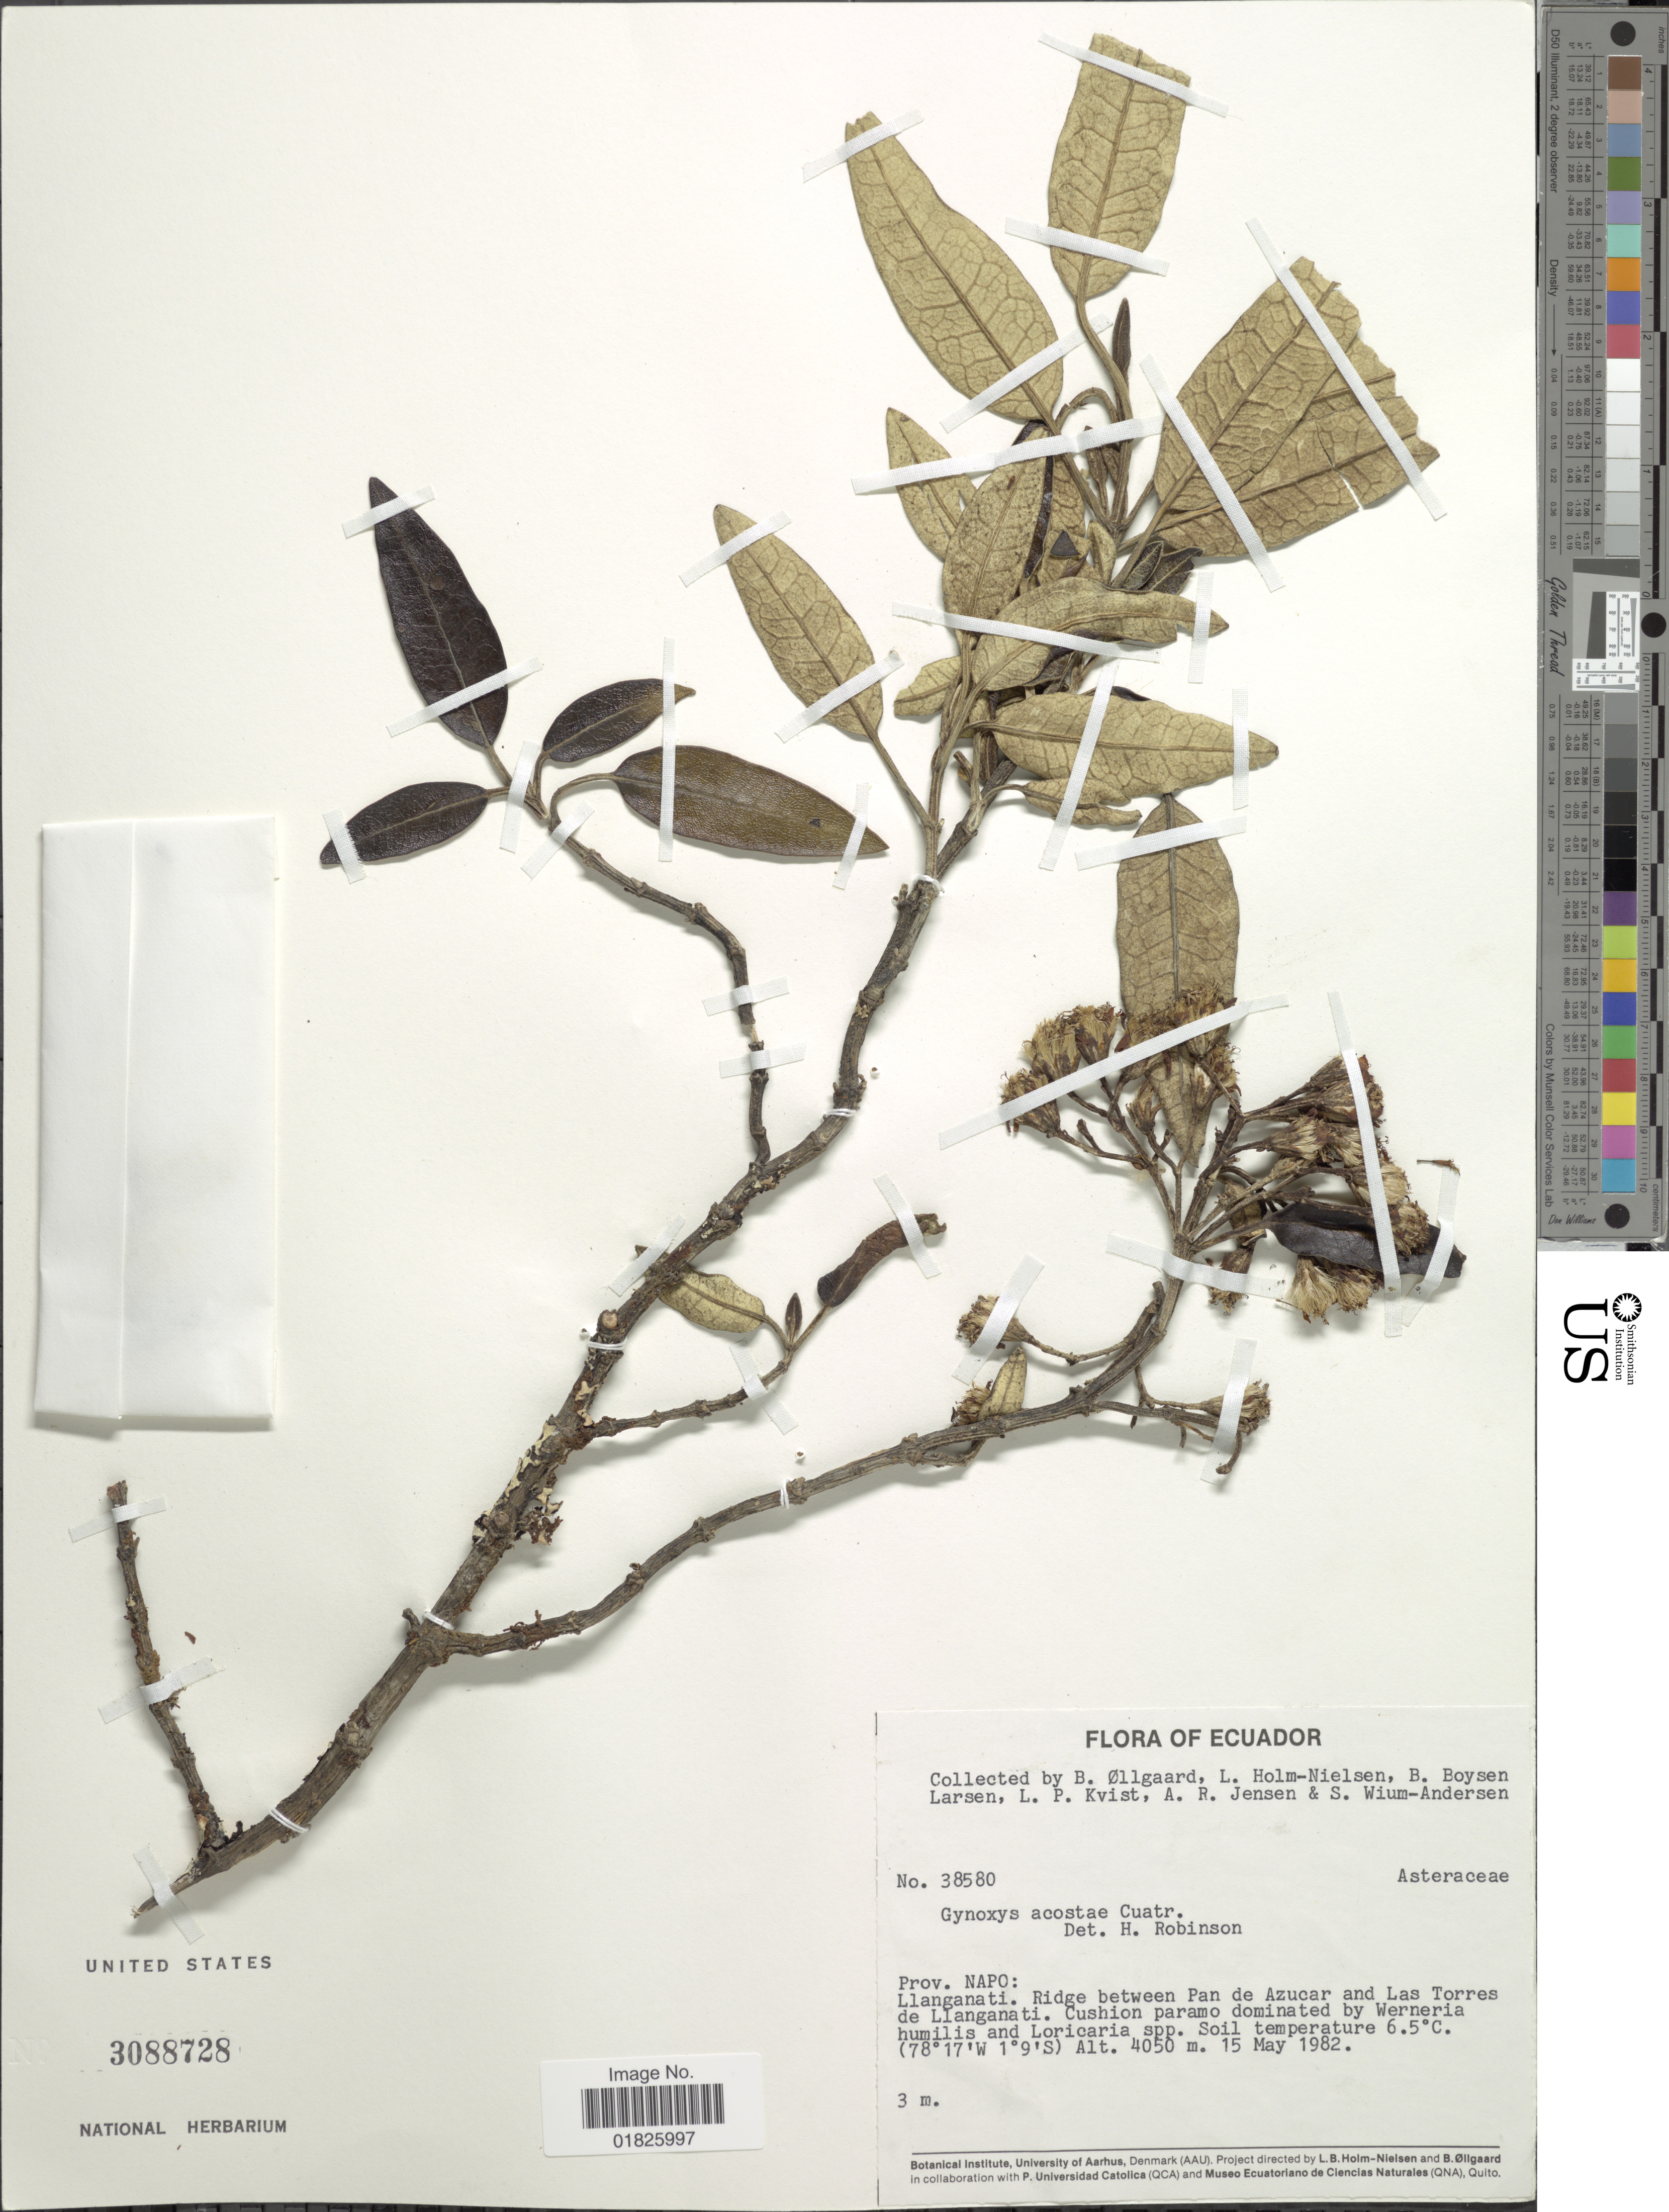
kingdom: Plantae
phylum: Tracheophyta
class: Magnoliopsida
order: Asterales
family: Asteraceae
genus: Gynoxys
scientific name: Gynoxys acostae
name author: Cuatrec.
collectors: B. Øllgaard, L. B. Holm-Nielsen, B. Boysen Larsen, L. P. Kvist & et al.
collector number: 38580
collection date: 1982-05-15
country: Ecuador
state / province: Napo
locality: Llanganati. Ridge between Pan de Azucar and Las Torres de Llanganati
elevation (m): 4050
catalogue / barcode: US 3088728